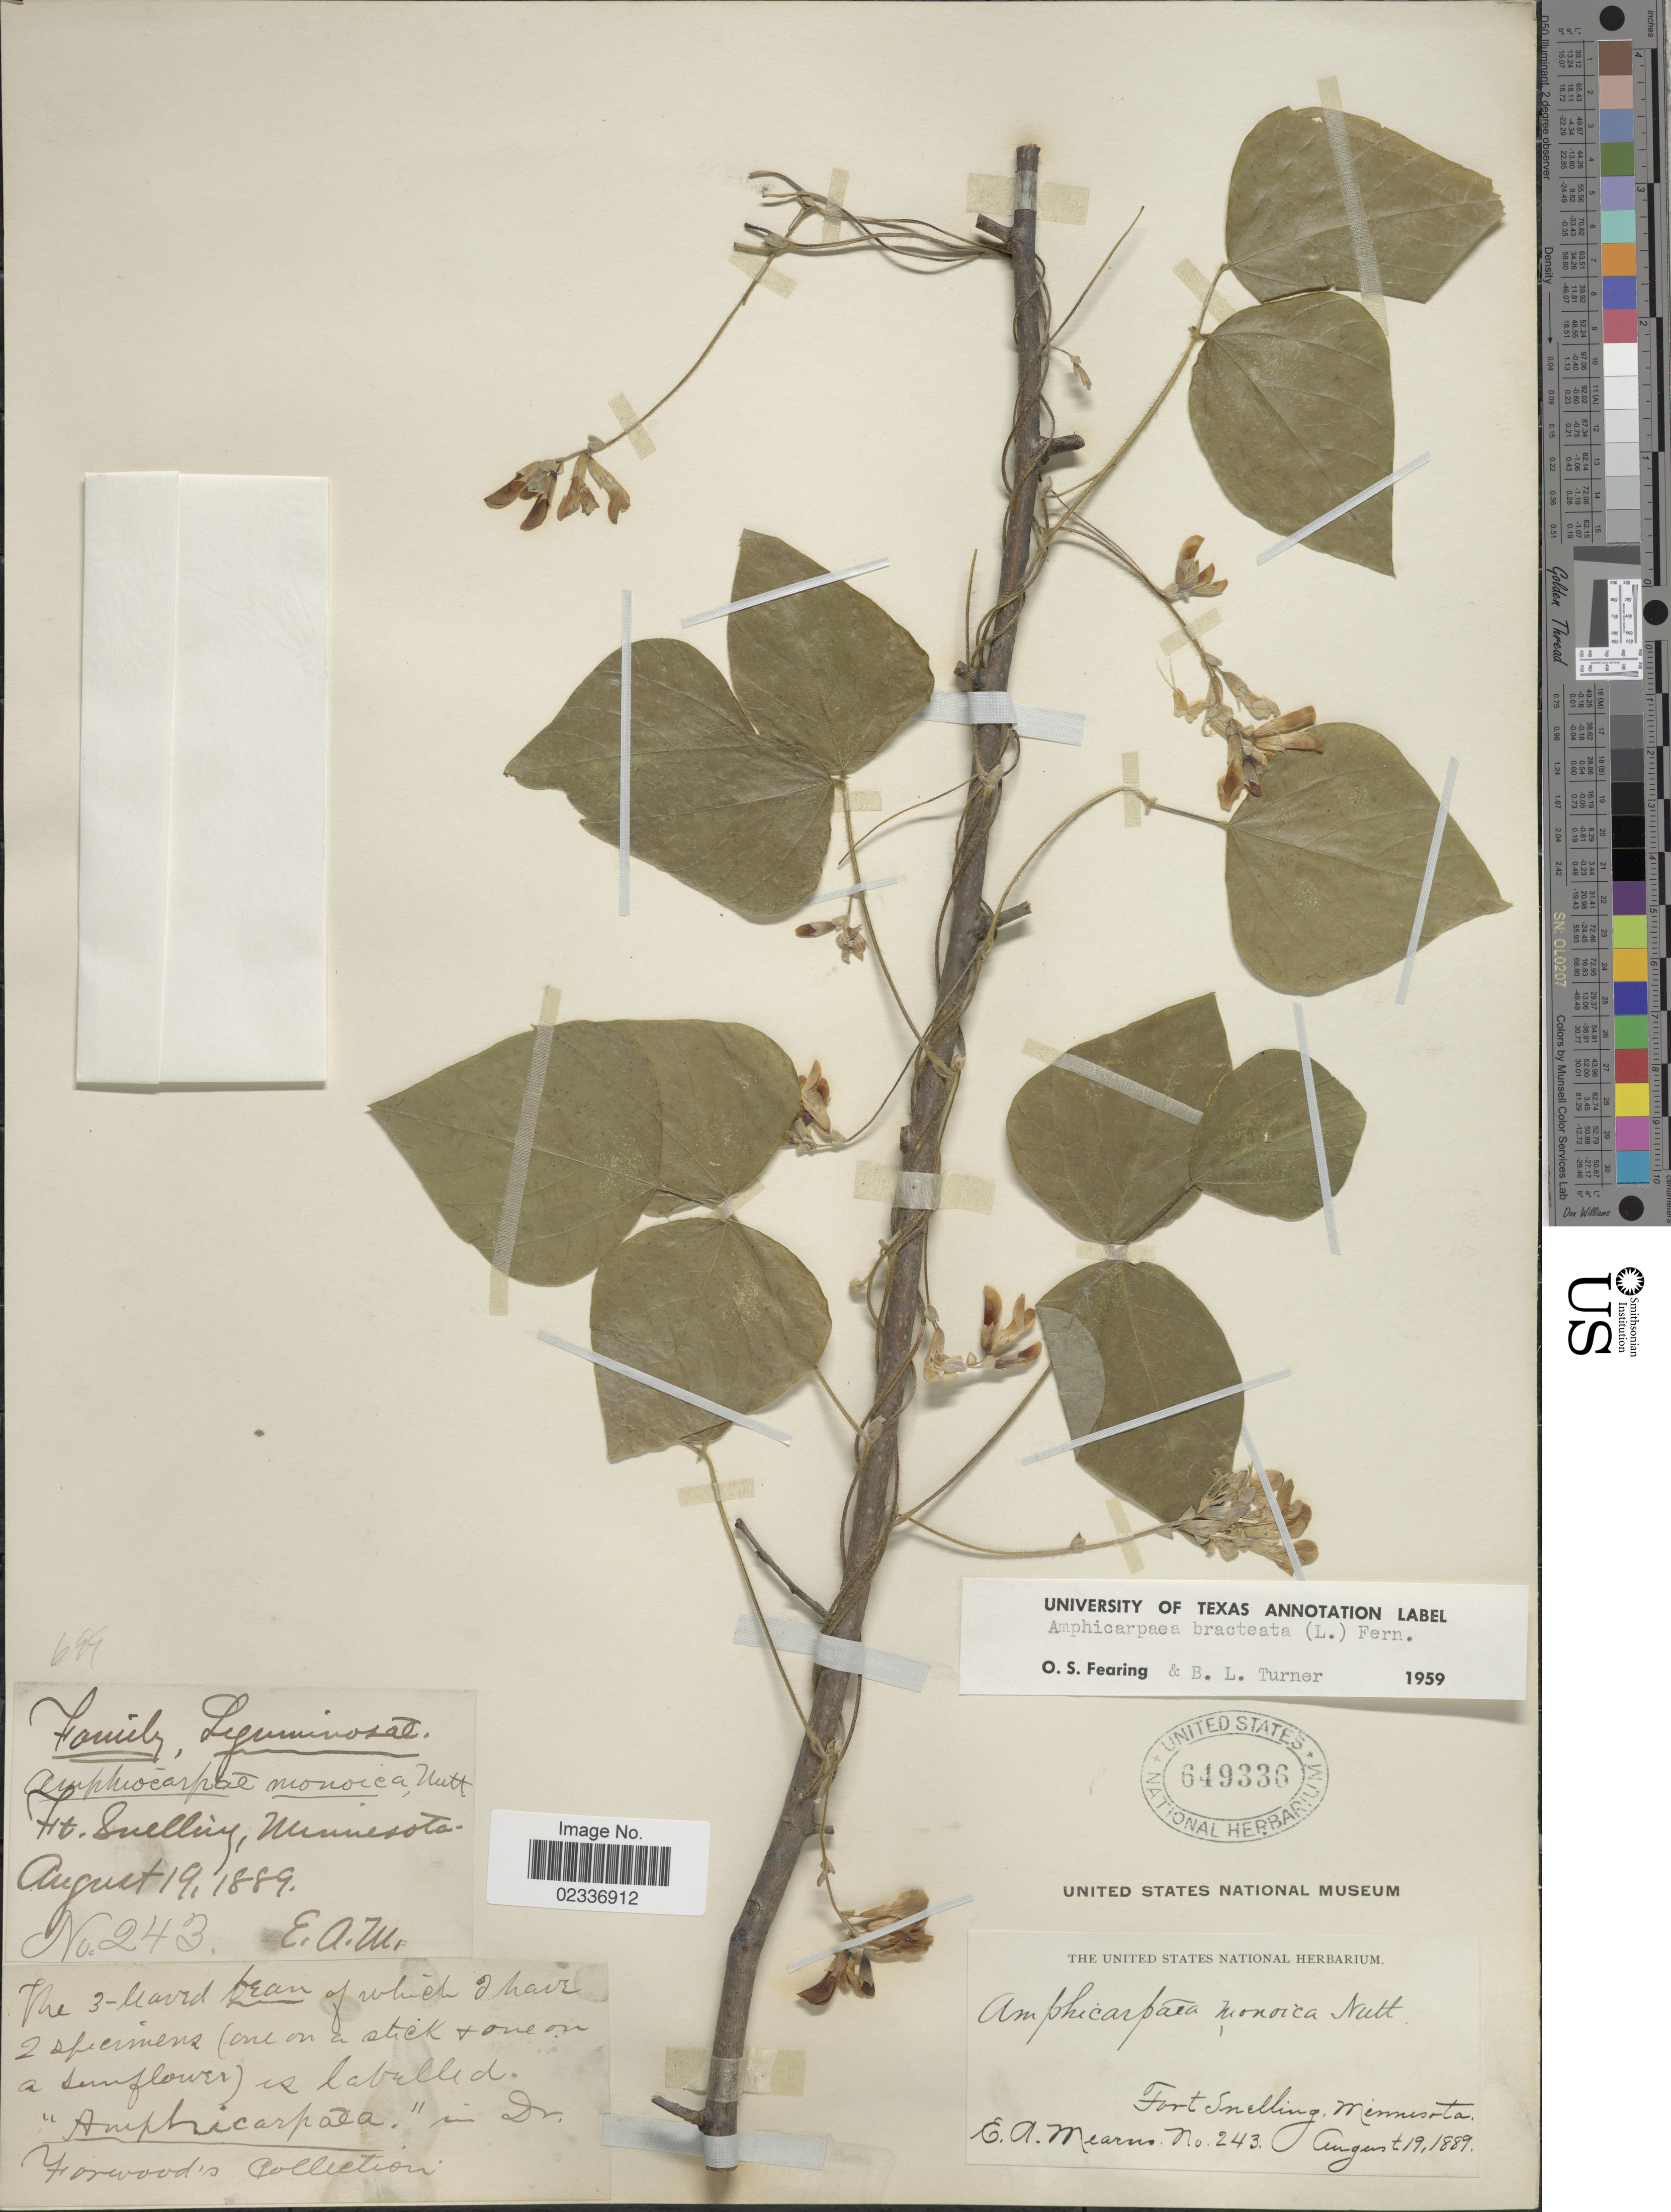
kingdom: Plantae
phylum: Tracheophyta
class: Magnoliopsida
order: Fabales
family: Fabaceae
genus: Amphicarpaea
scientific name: Amphicarpaea bracteata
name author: (L.) Fernald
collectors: E. A. Mearns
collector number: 243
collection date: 1889-08-19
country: United States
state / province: Minnesota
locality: Fort Snelling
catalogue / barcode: US 649336